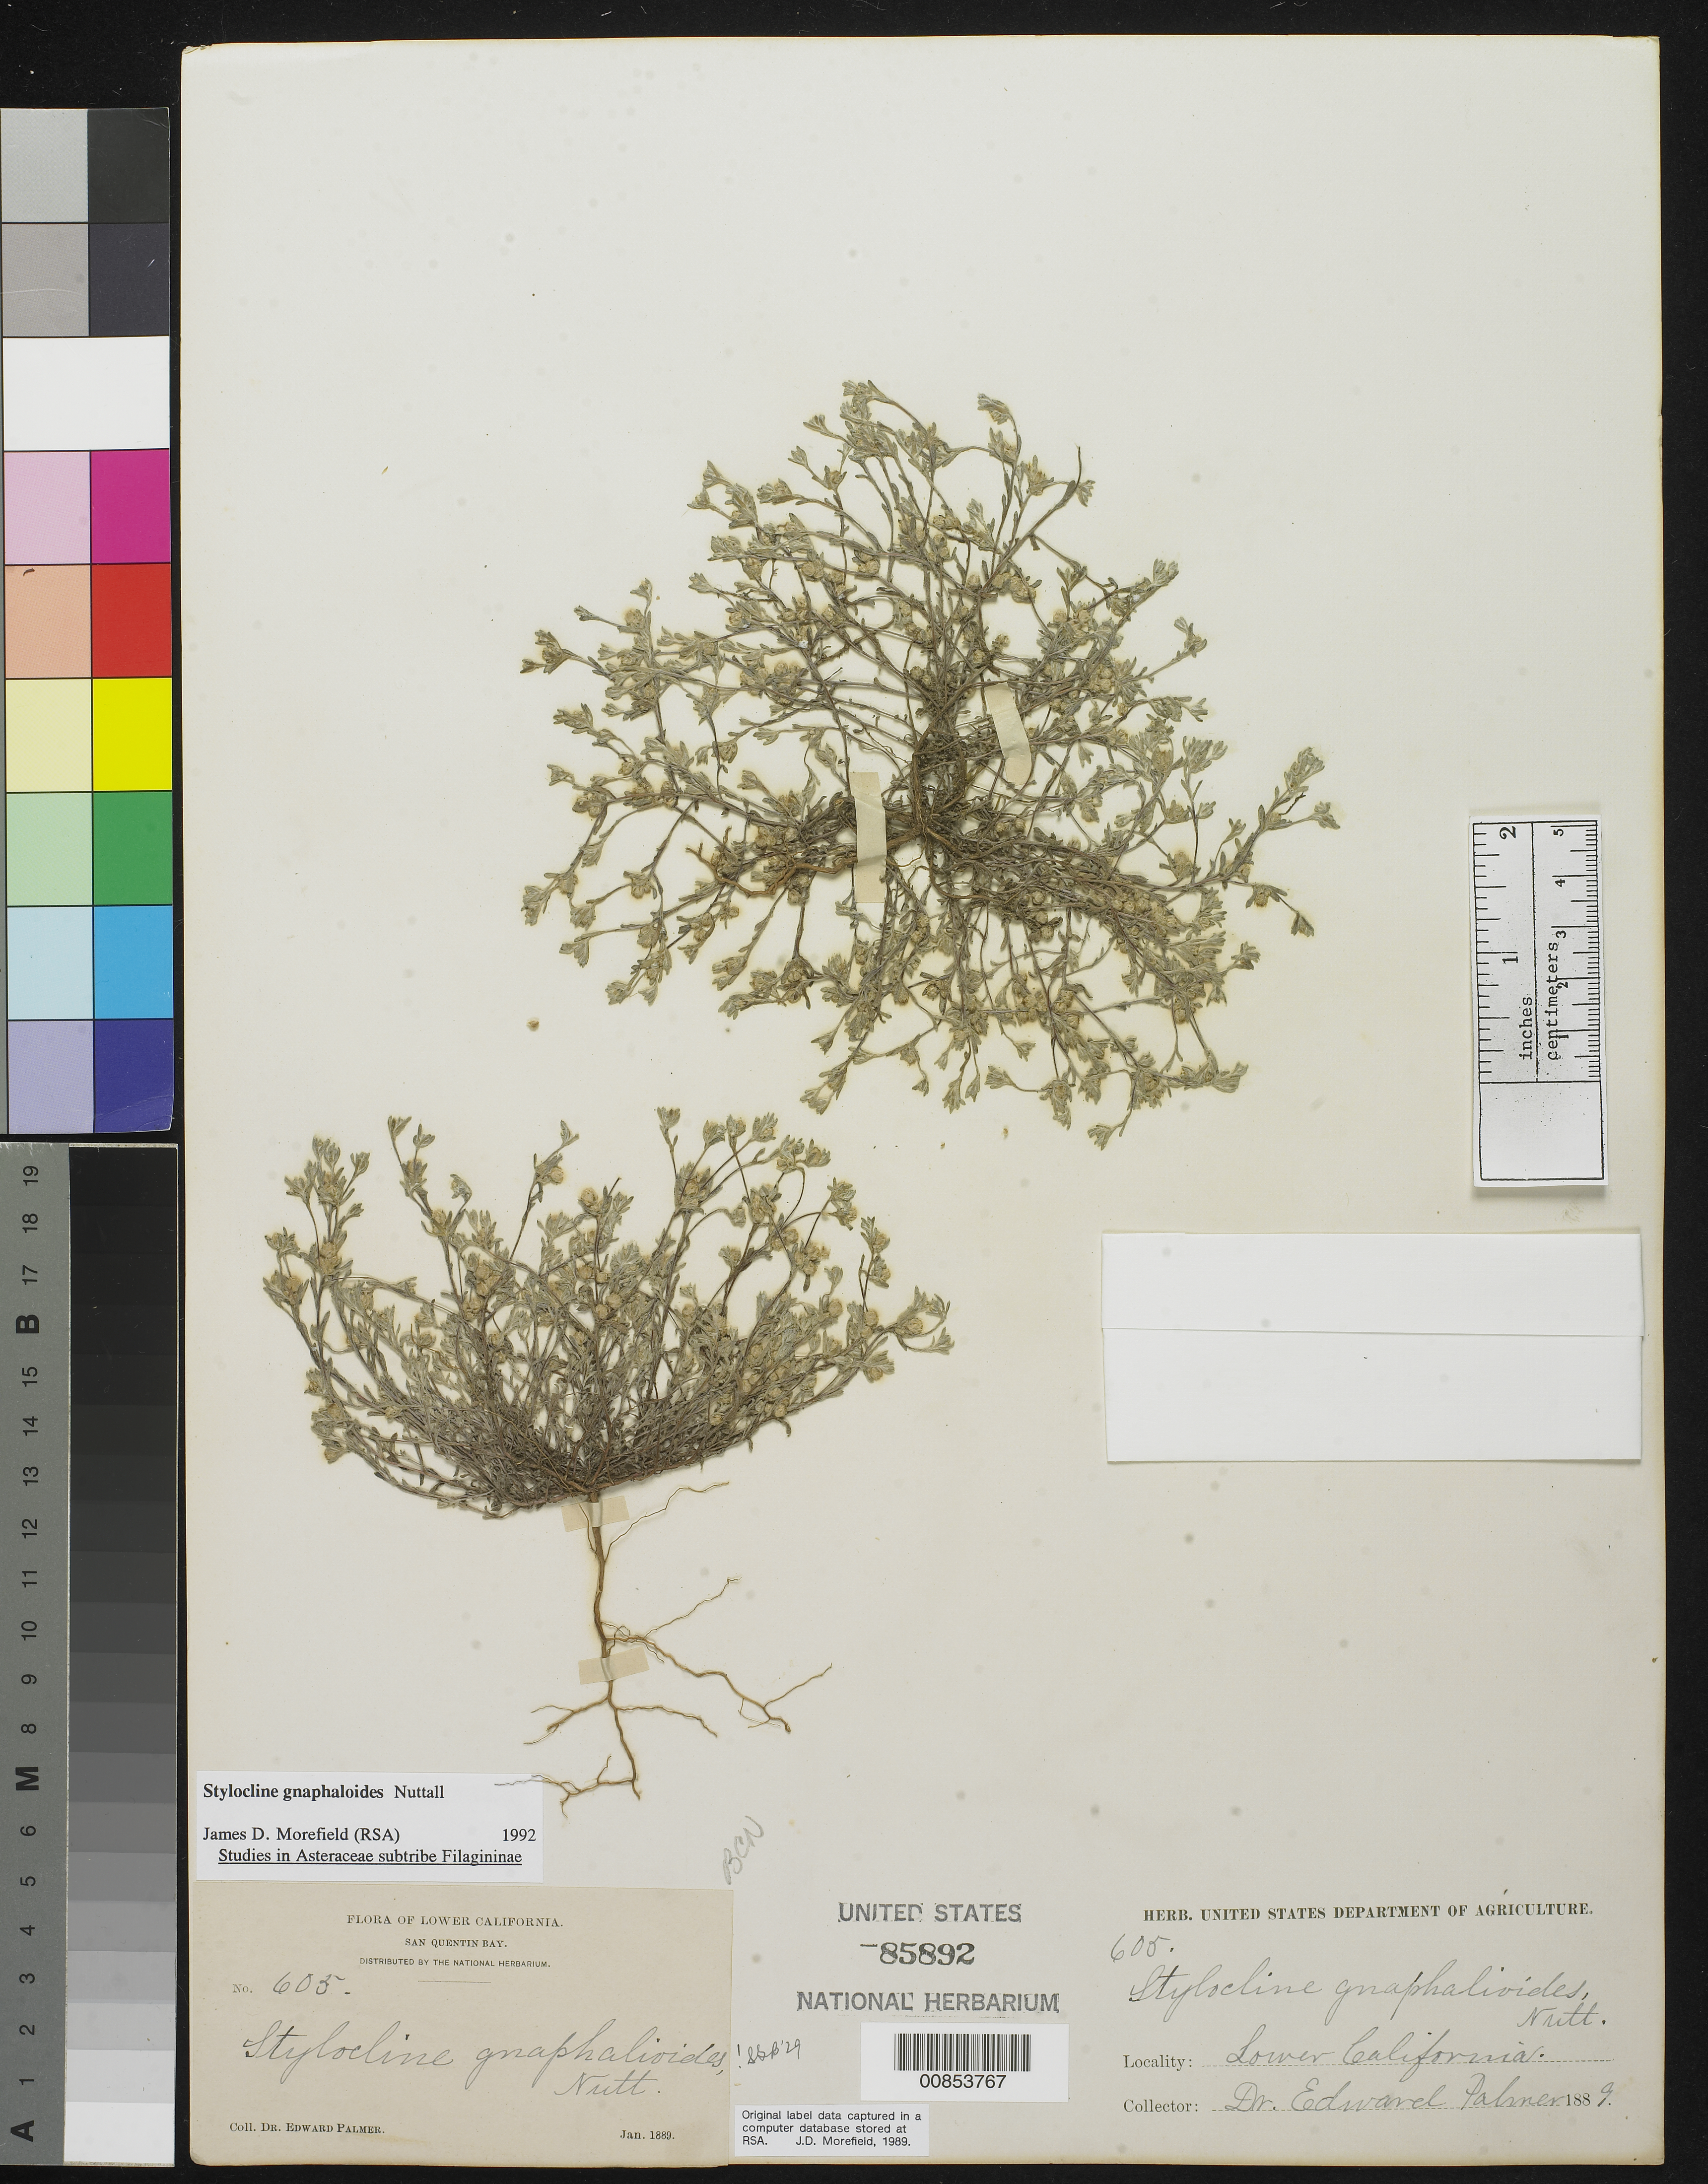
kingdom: Plantae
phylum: Tracheophyta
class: Magnoliopsida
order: Asterales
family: Asteraceae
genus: Stylocline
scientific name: Stylocline gnaphalioides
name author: Nutt.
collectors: E. Palmer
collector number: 605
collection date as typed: Jan 1889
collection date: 1889-01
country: Mexico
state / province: Baja California Norte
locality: San Quentin Bay, Baja California.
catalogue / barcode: US 85892